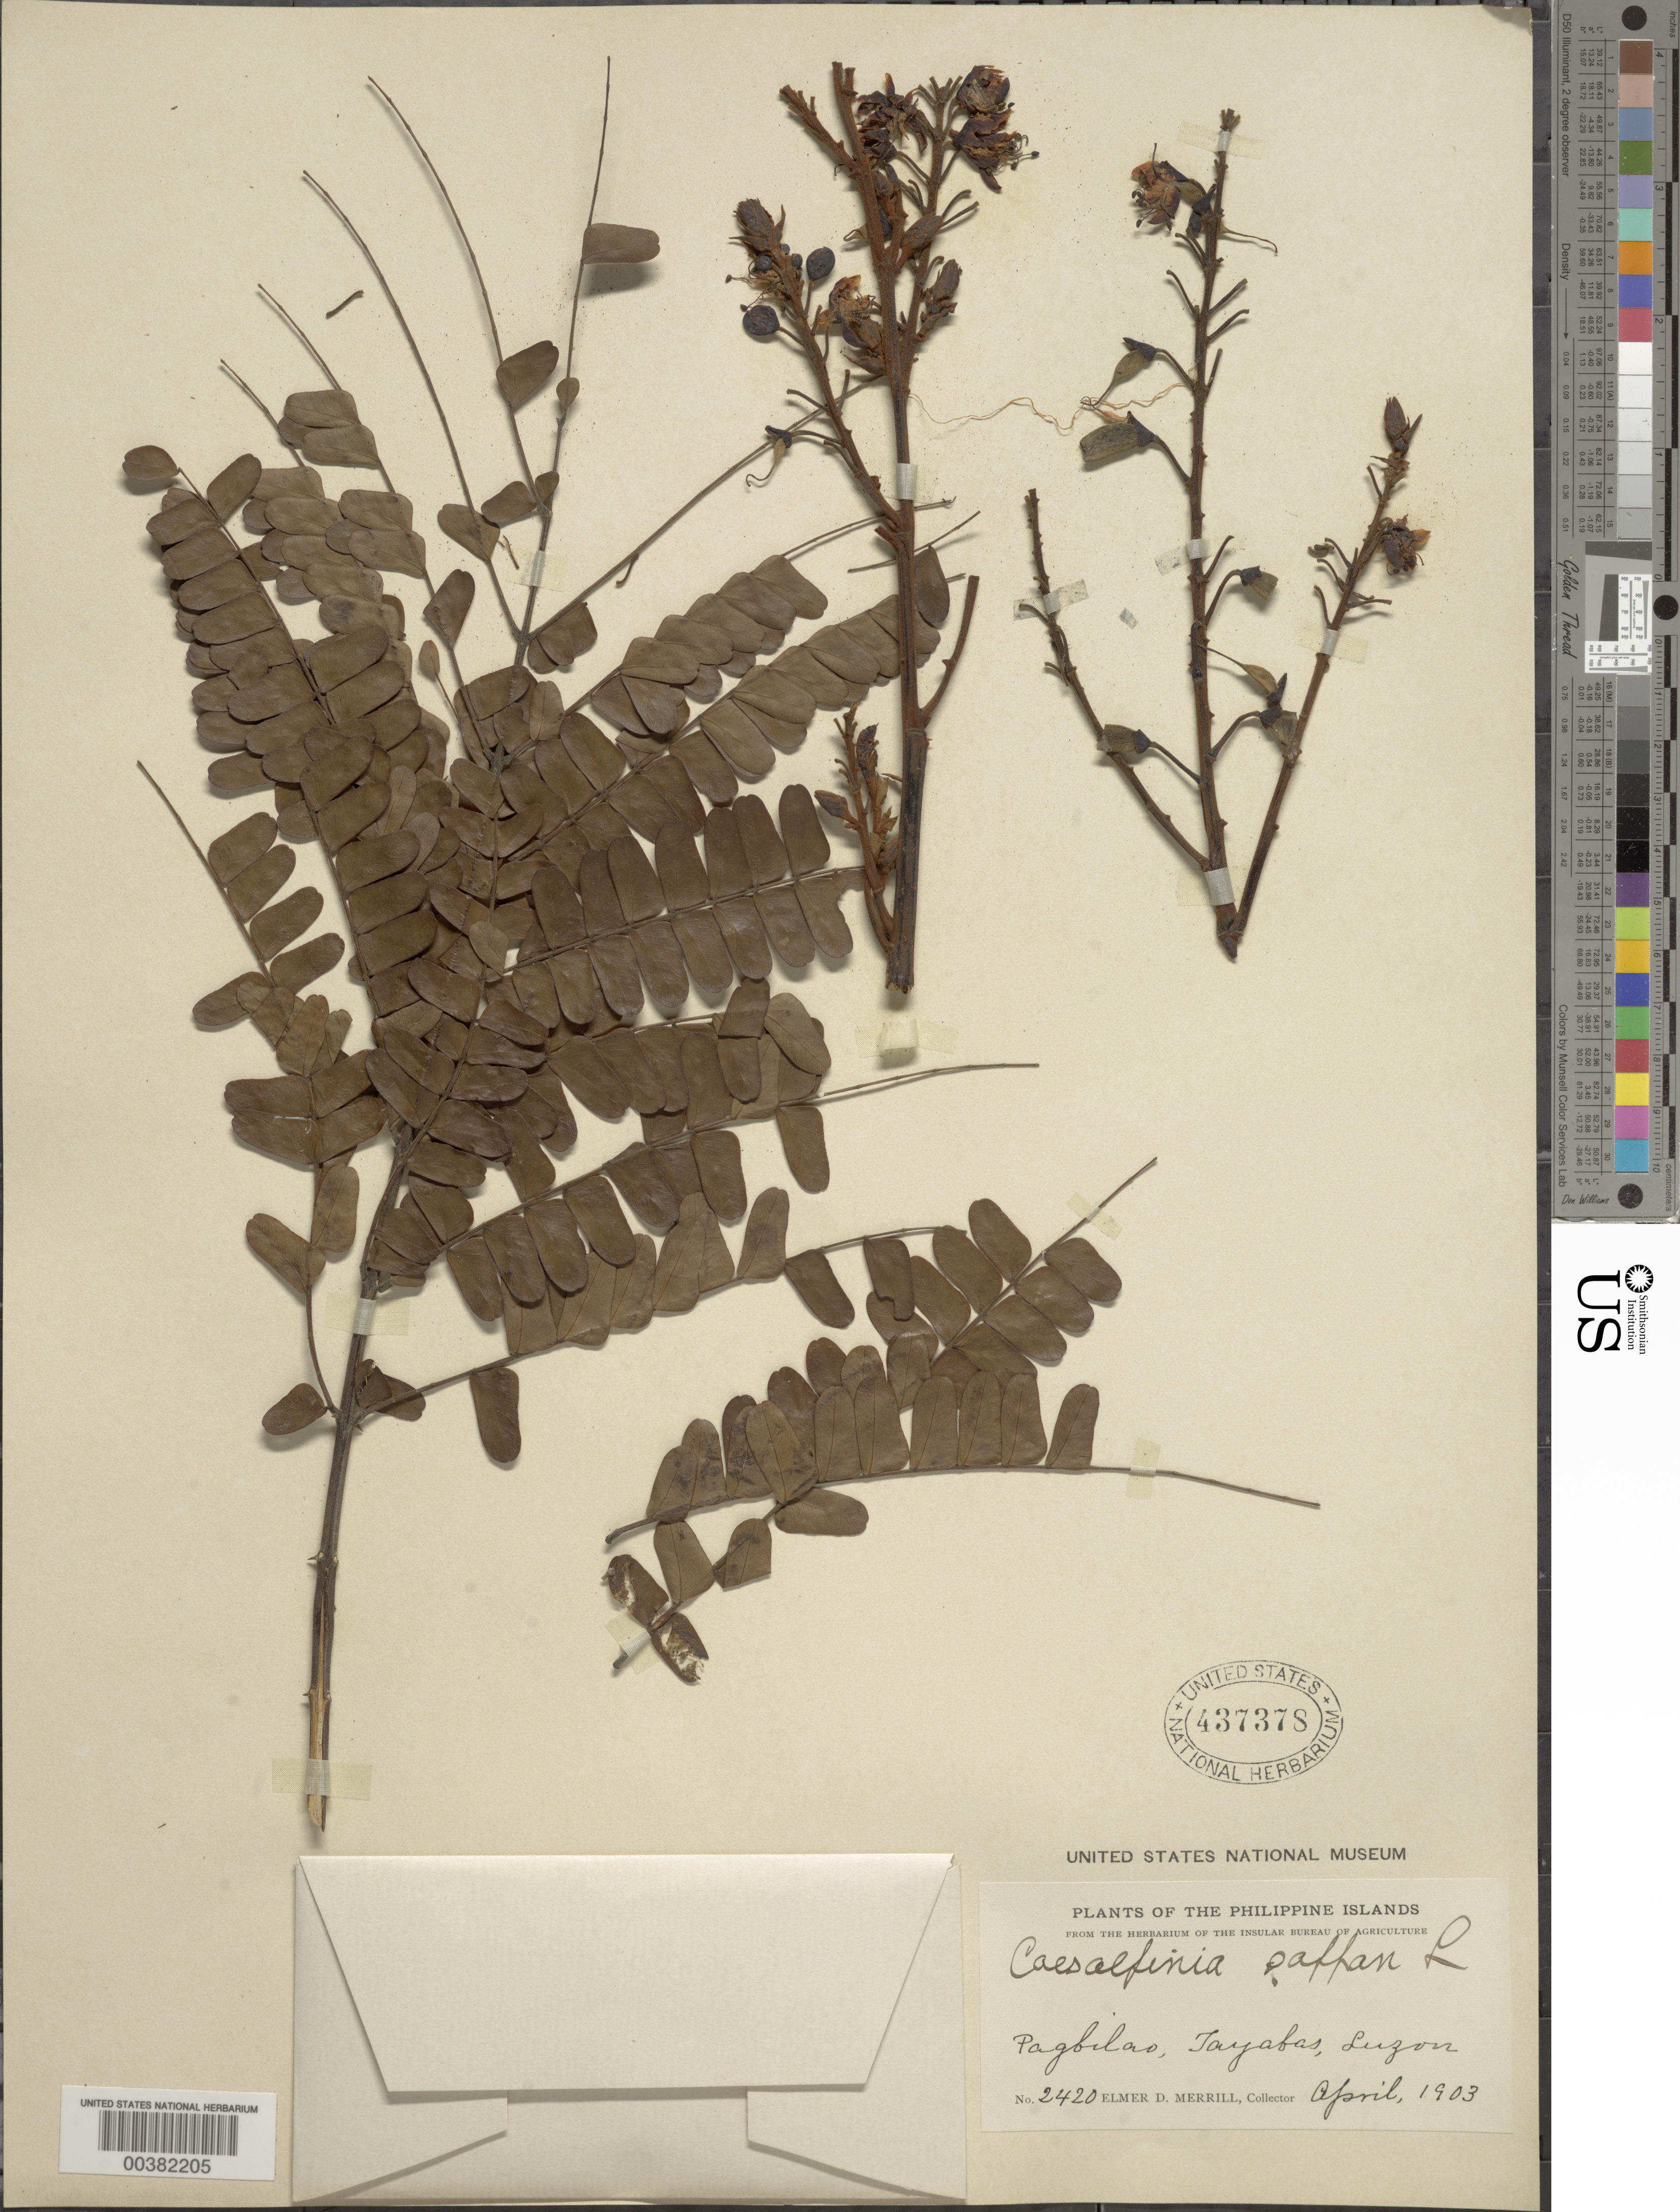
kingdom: Plantae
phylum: Tracheophyta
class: Magnoliopsida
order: Fabales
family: Fabaceae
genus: Biancaea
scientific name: Biancaea sappan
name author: (L.) Tod.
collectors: E. D. Merrill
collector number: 2420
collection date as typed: Apr 1903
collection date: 1903-04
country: Philippines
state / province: Calabarzon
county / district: Quezon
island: Luzon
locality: Pagbilao, tayabas prov. [= quezon province]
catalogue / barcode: US 437378